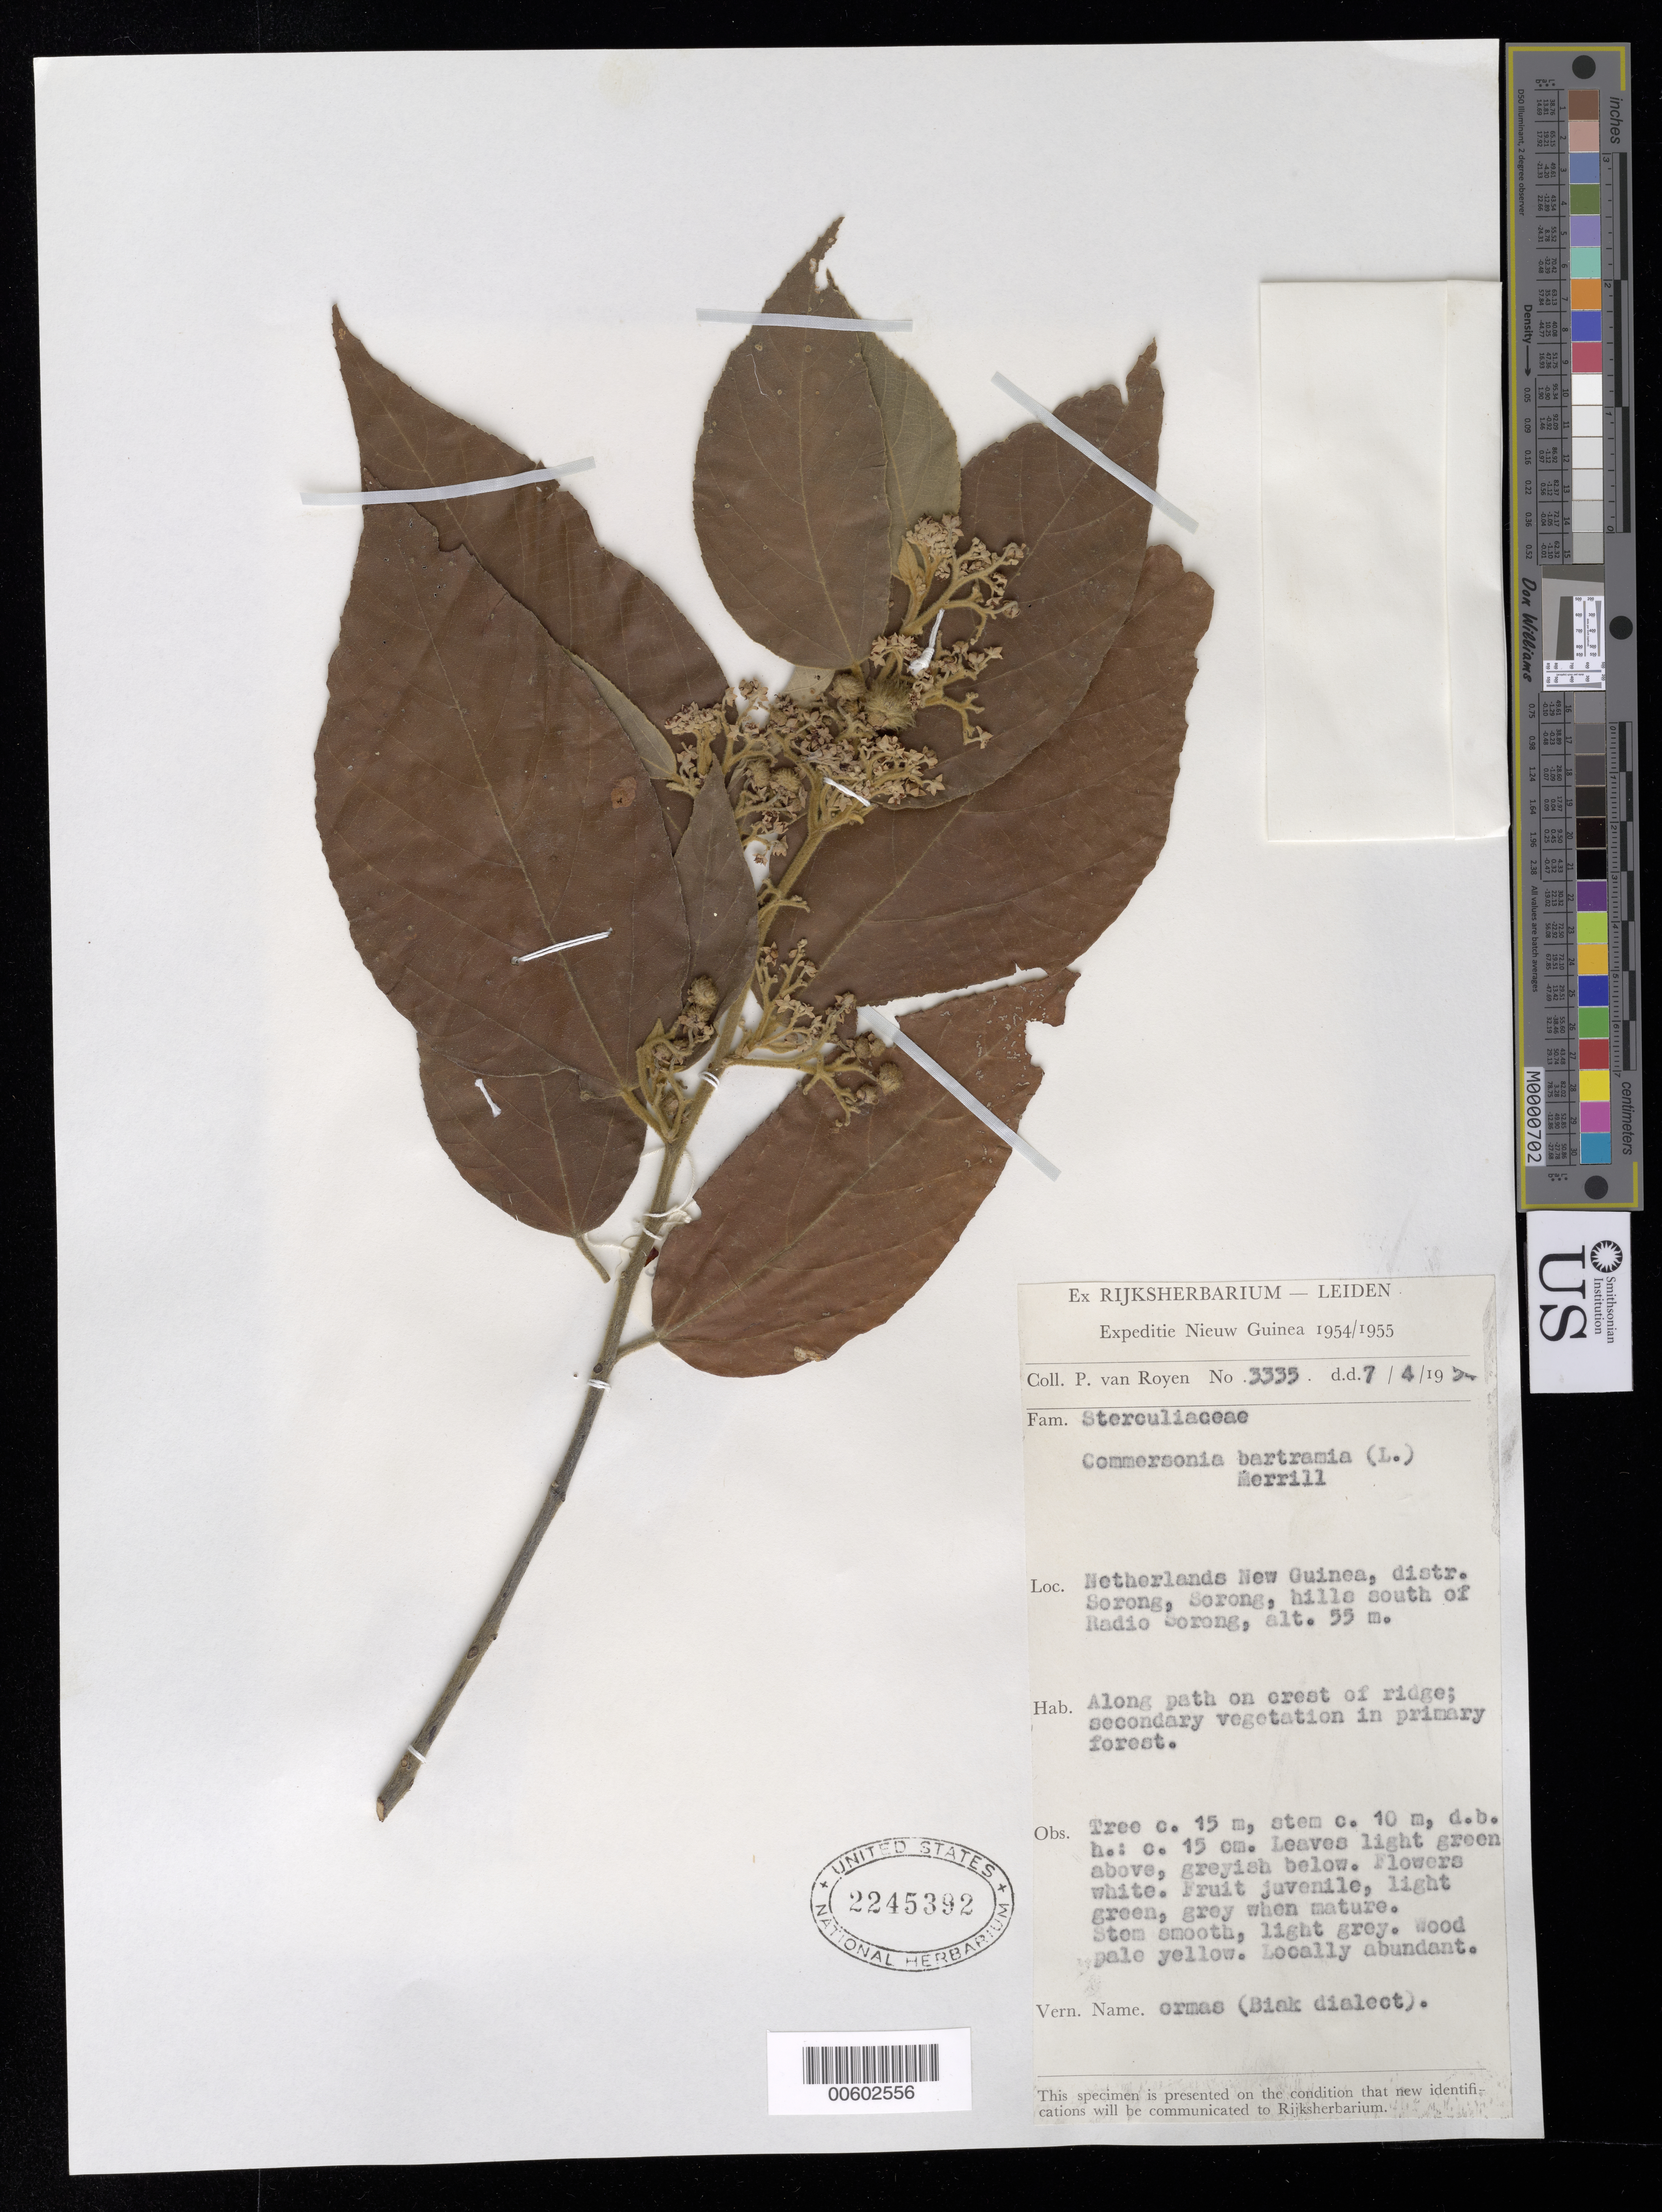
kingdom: Plantae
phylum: Tracheophyta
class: Magnoliopsida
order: Malvales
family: Malvaceae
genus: Commersonia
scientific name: Commersonia bartramia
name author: (L.) Merr.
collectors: P. van Royen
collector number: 3335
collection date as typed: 07 Apr 1954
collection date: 1954-04-07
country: Indonesia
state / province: Papua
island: New Guinea Island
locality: Distr. Sorong, hills S of Radio Sorong. Irian Jaya.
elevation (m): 55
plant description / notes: Common name: Ormas; US, A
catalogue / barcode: US 2245392